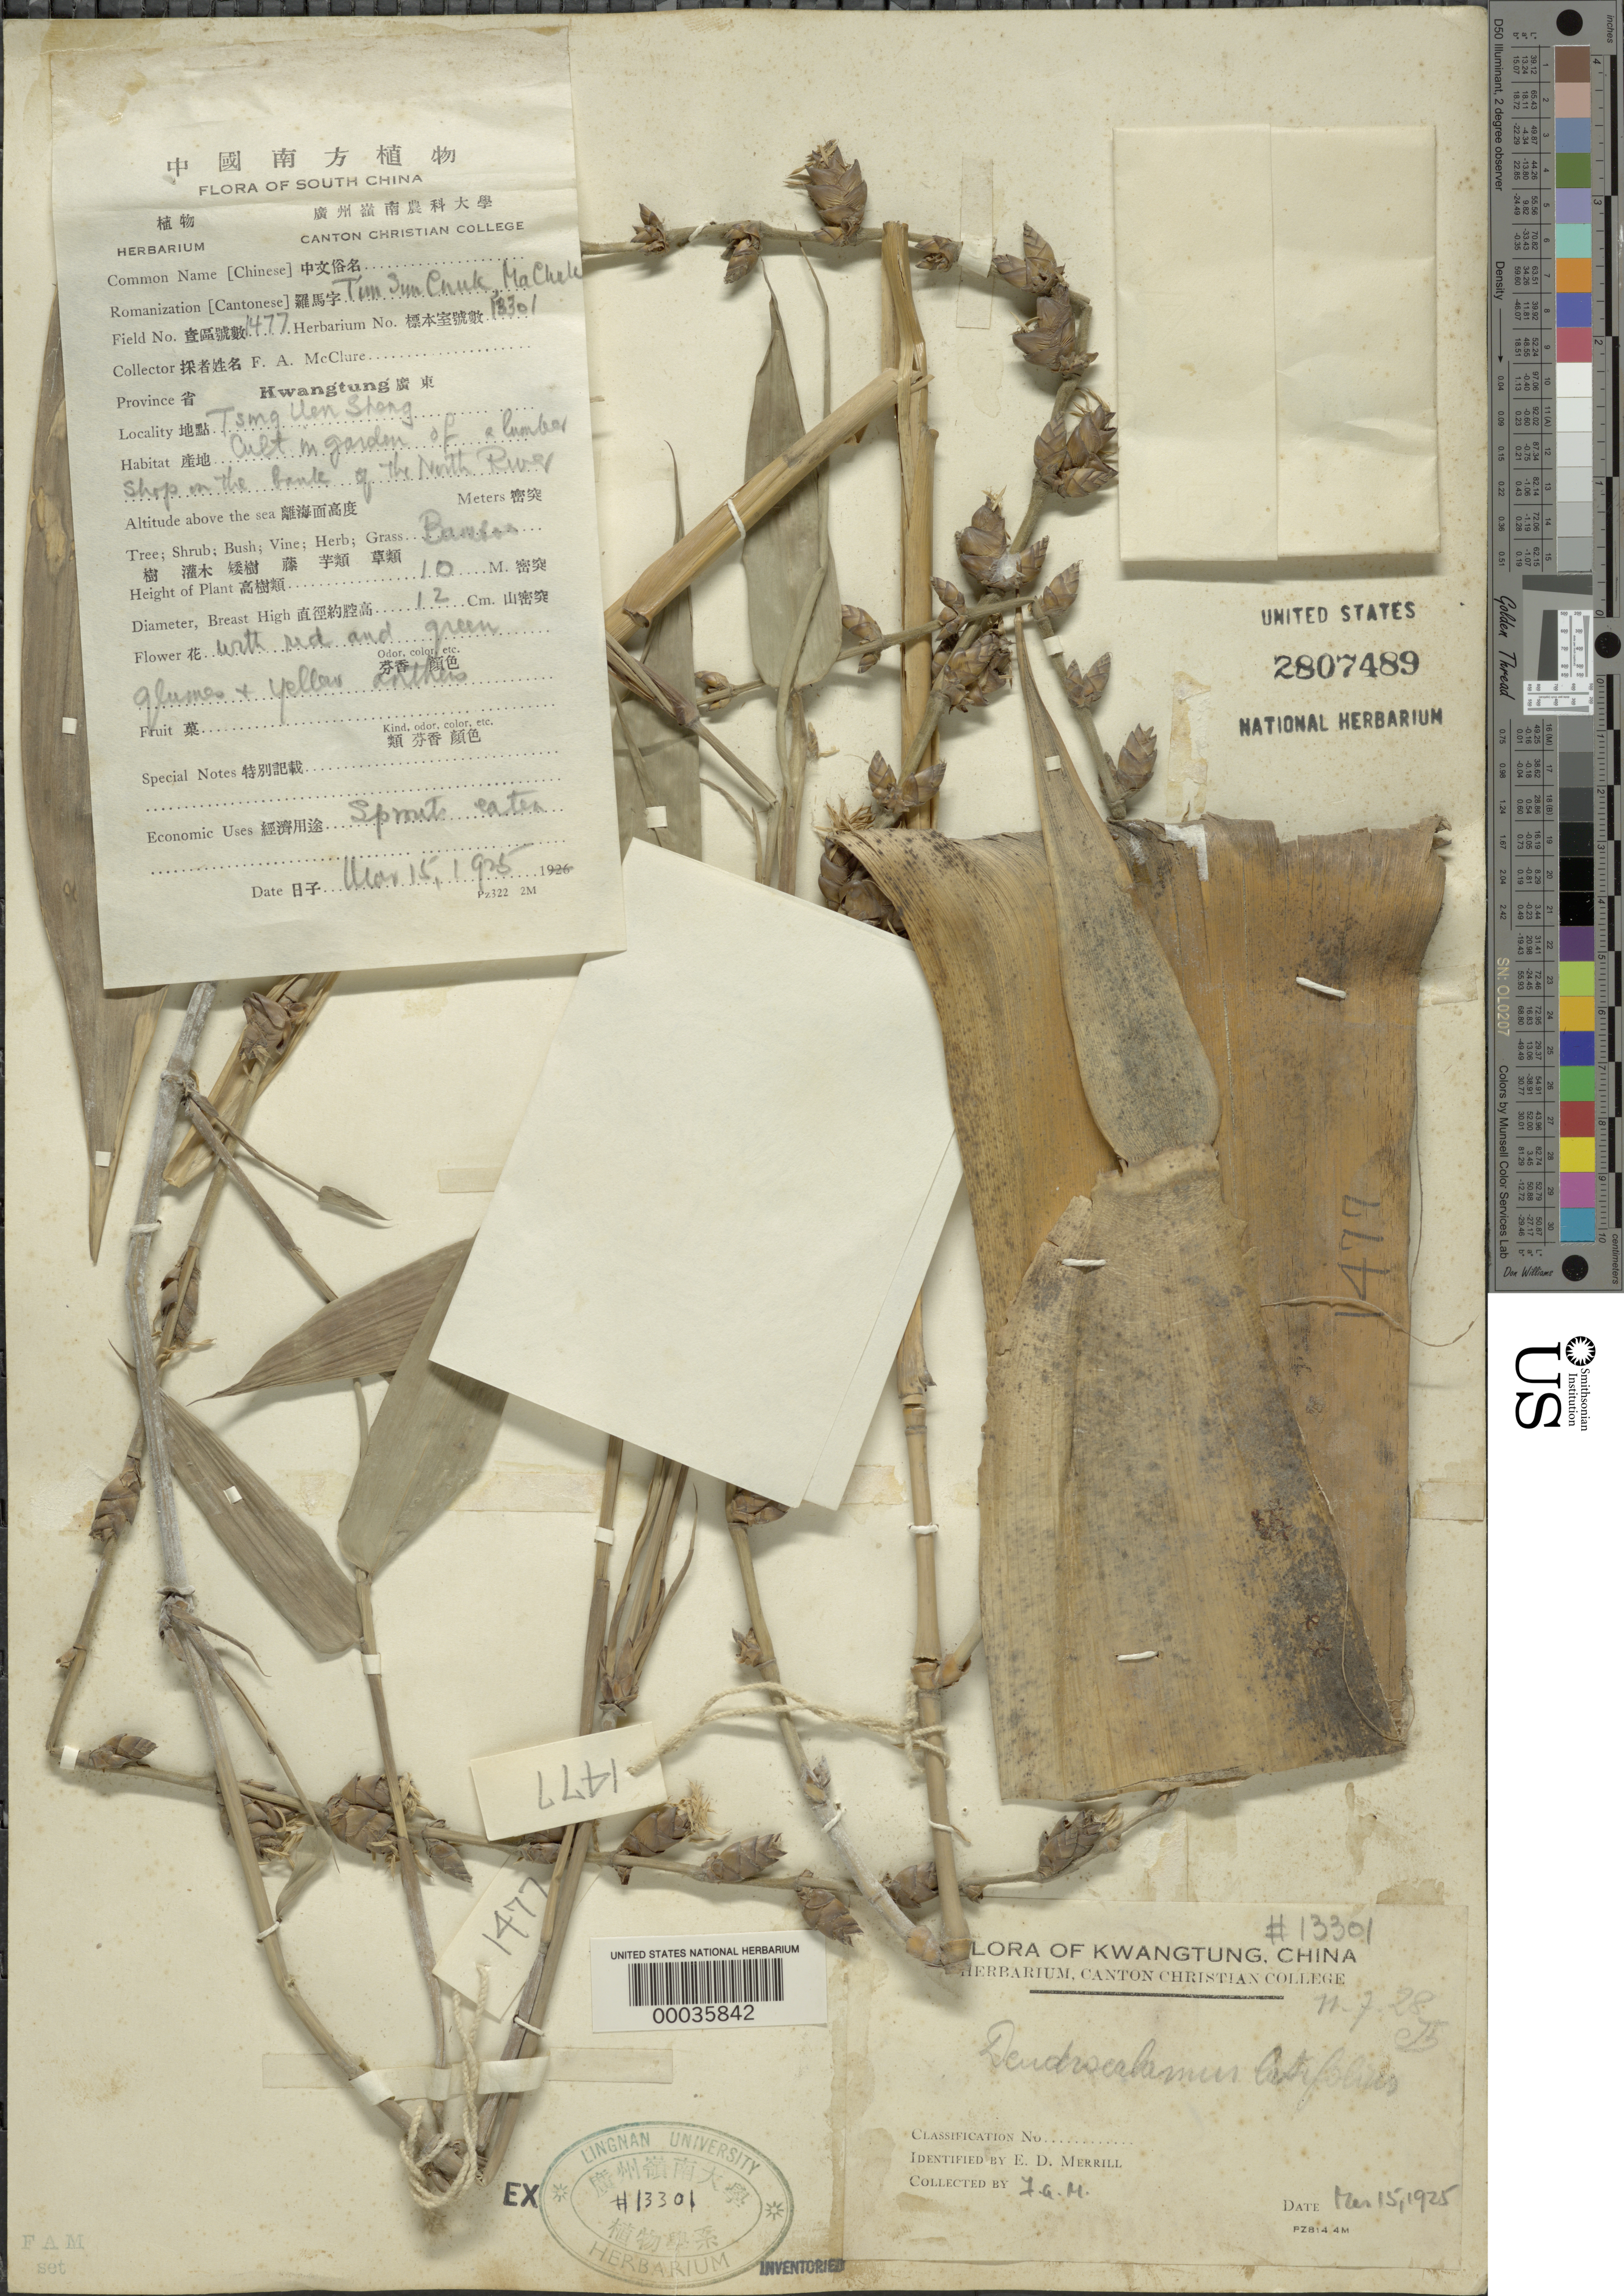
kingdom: Plantae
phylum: Tracheophyta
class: Liliopsida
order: Poales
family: Poaceae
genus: Dendrocalamus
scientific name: Dendrocalamus latiflorus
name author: Munro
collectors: F. A. McClure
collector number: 1477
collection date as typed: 15 Mar 1925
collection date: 1925-03-15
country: China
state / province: Guangdong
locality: Tsing uen shang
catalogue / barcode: US 2807489